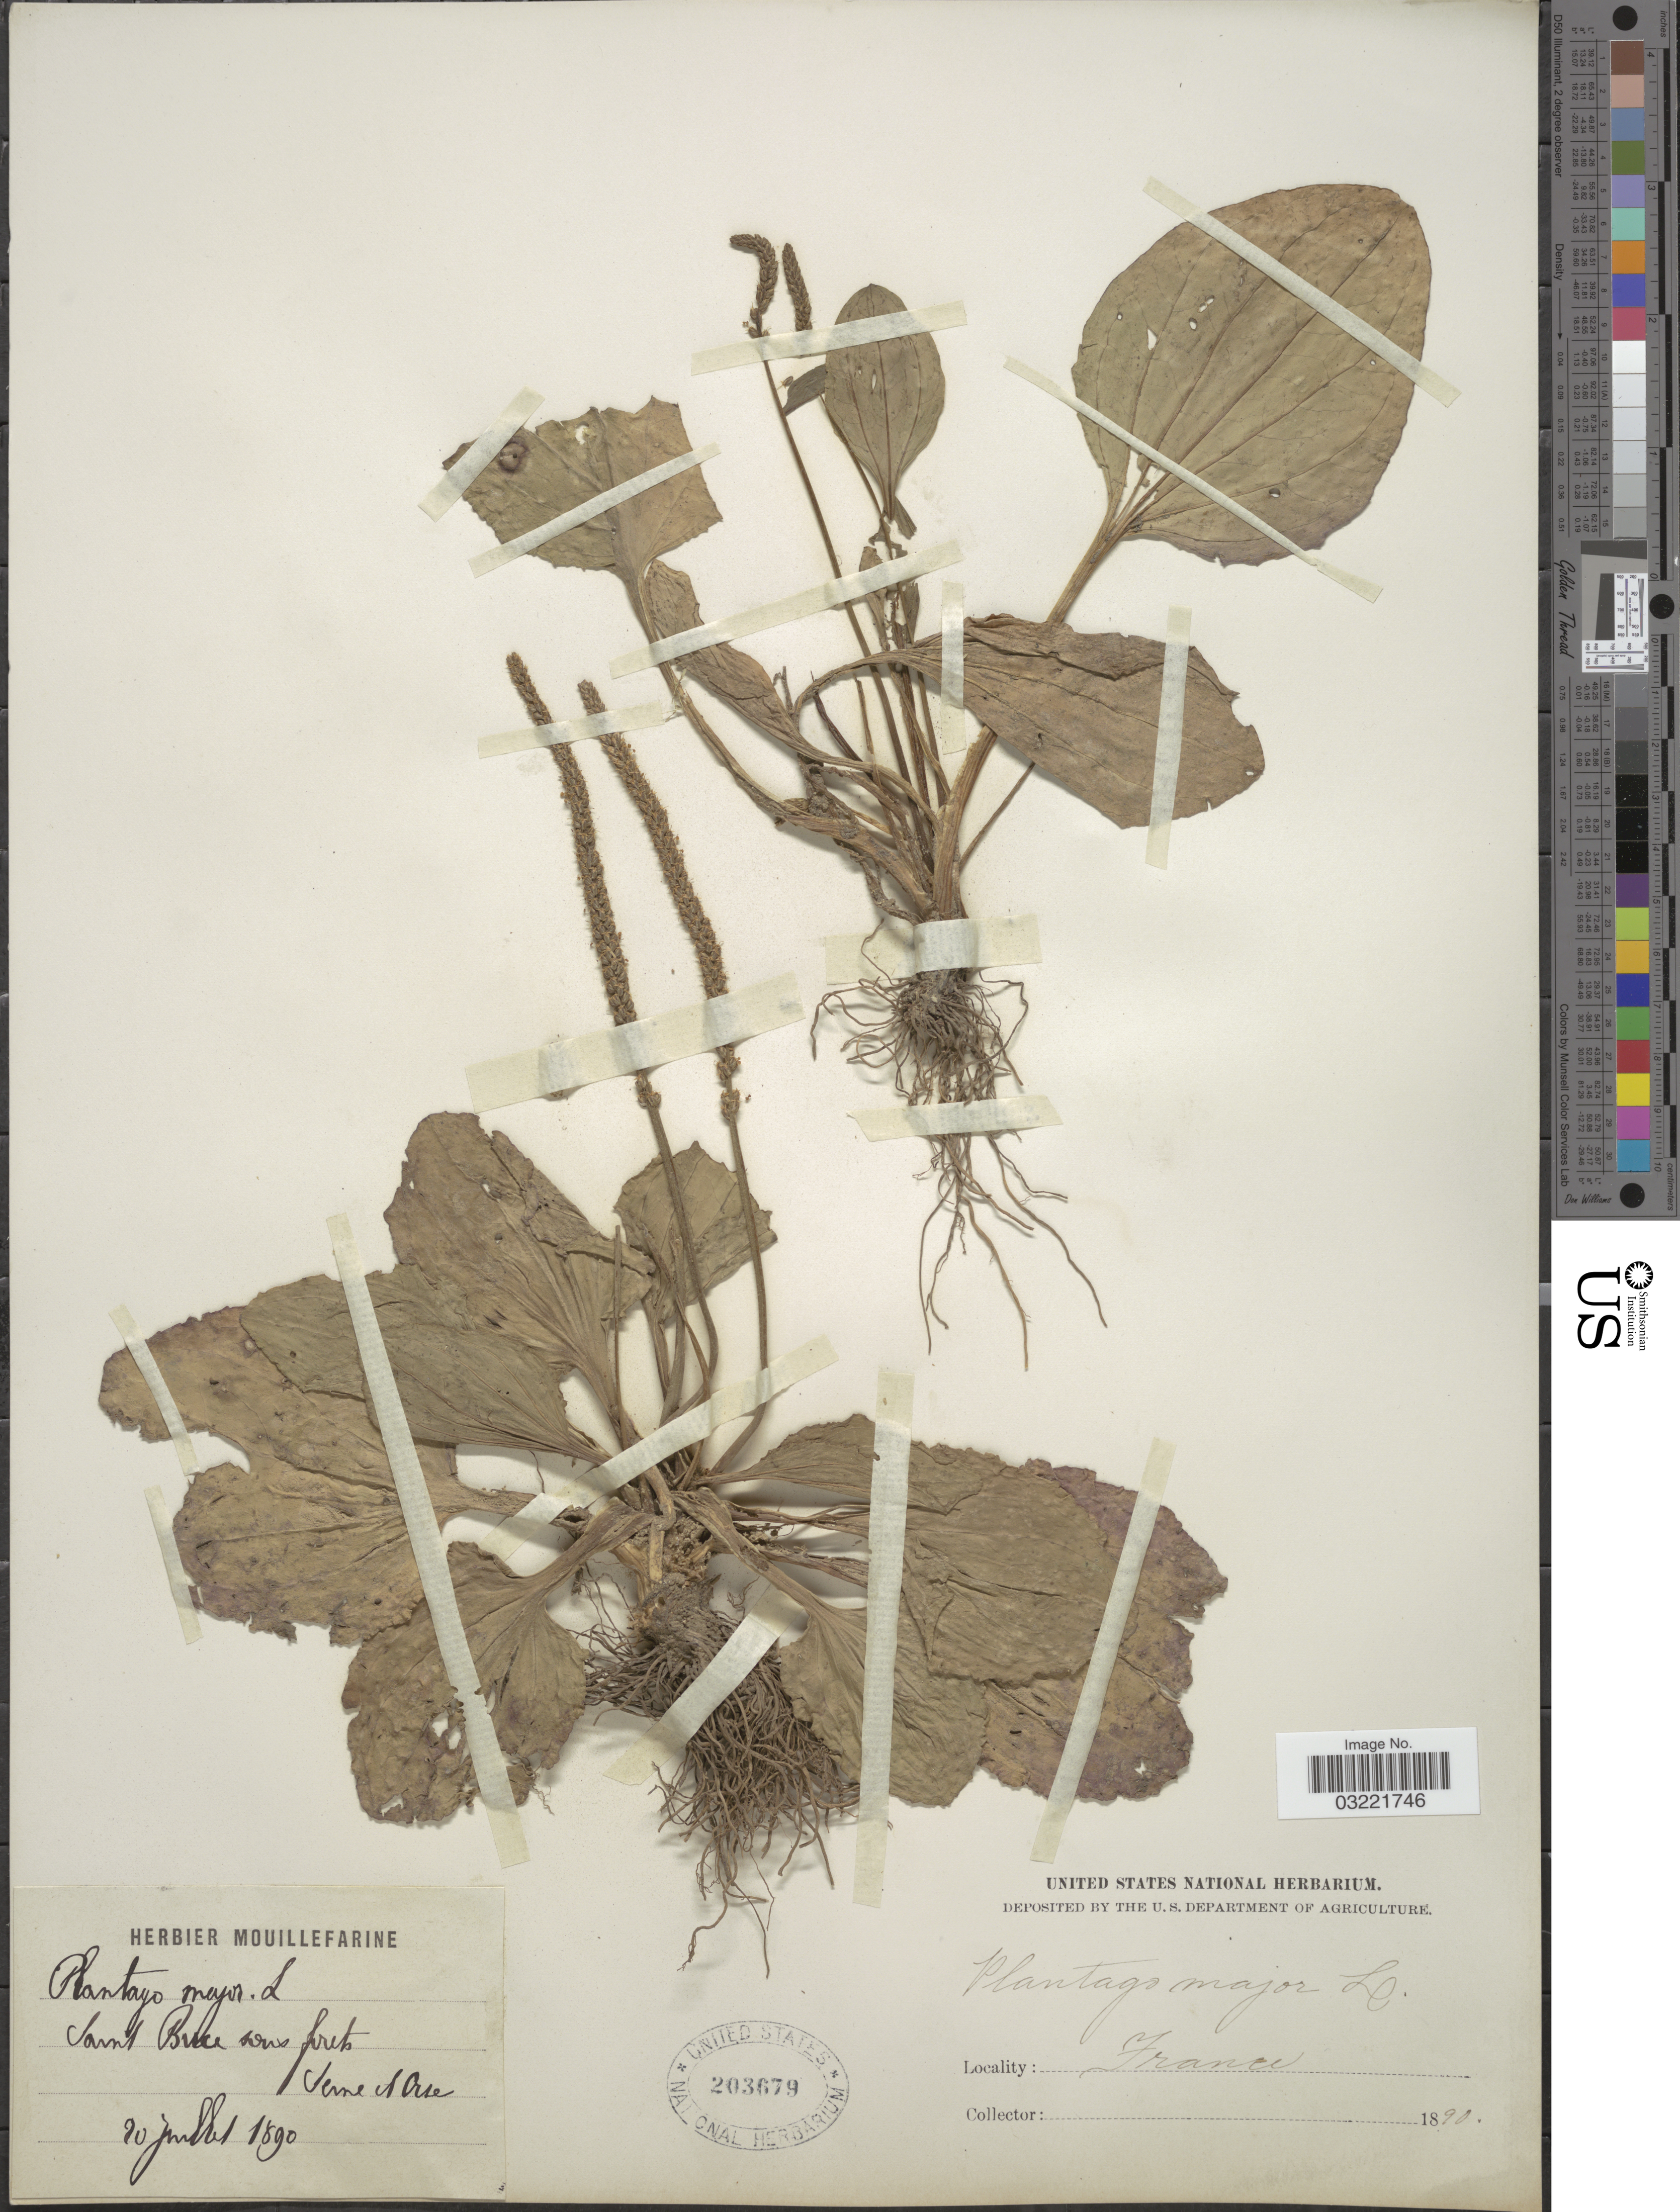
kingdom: Plantae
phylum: Tracheophyta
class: Magnoliopsida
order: Lamiales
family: Plantaginaceae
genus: Plantago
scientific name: Plantago major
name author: L.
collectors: ex herb. United States National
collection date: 1890-07-20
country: France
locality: Saint Brice sous forets Seine et Oise.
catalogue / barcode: US 203679